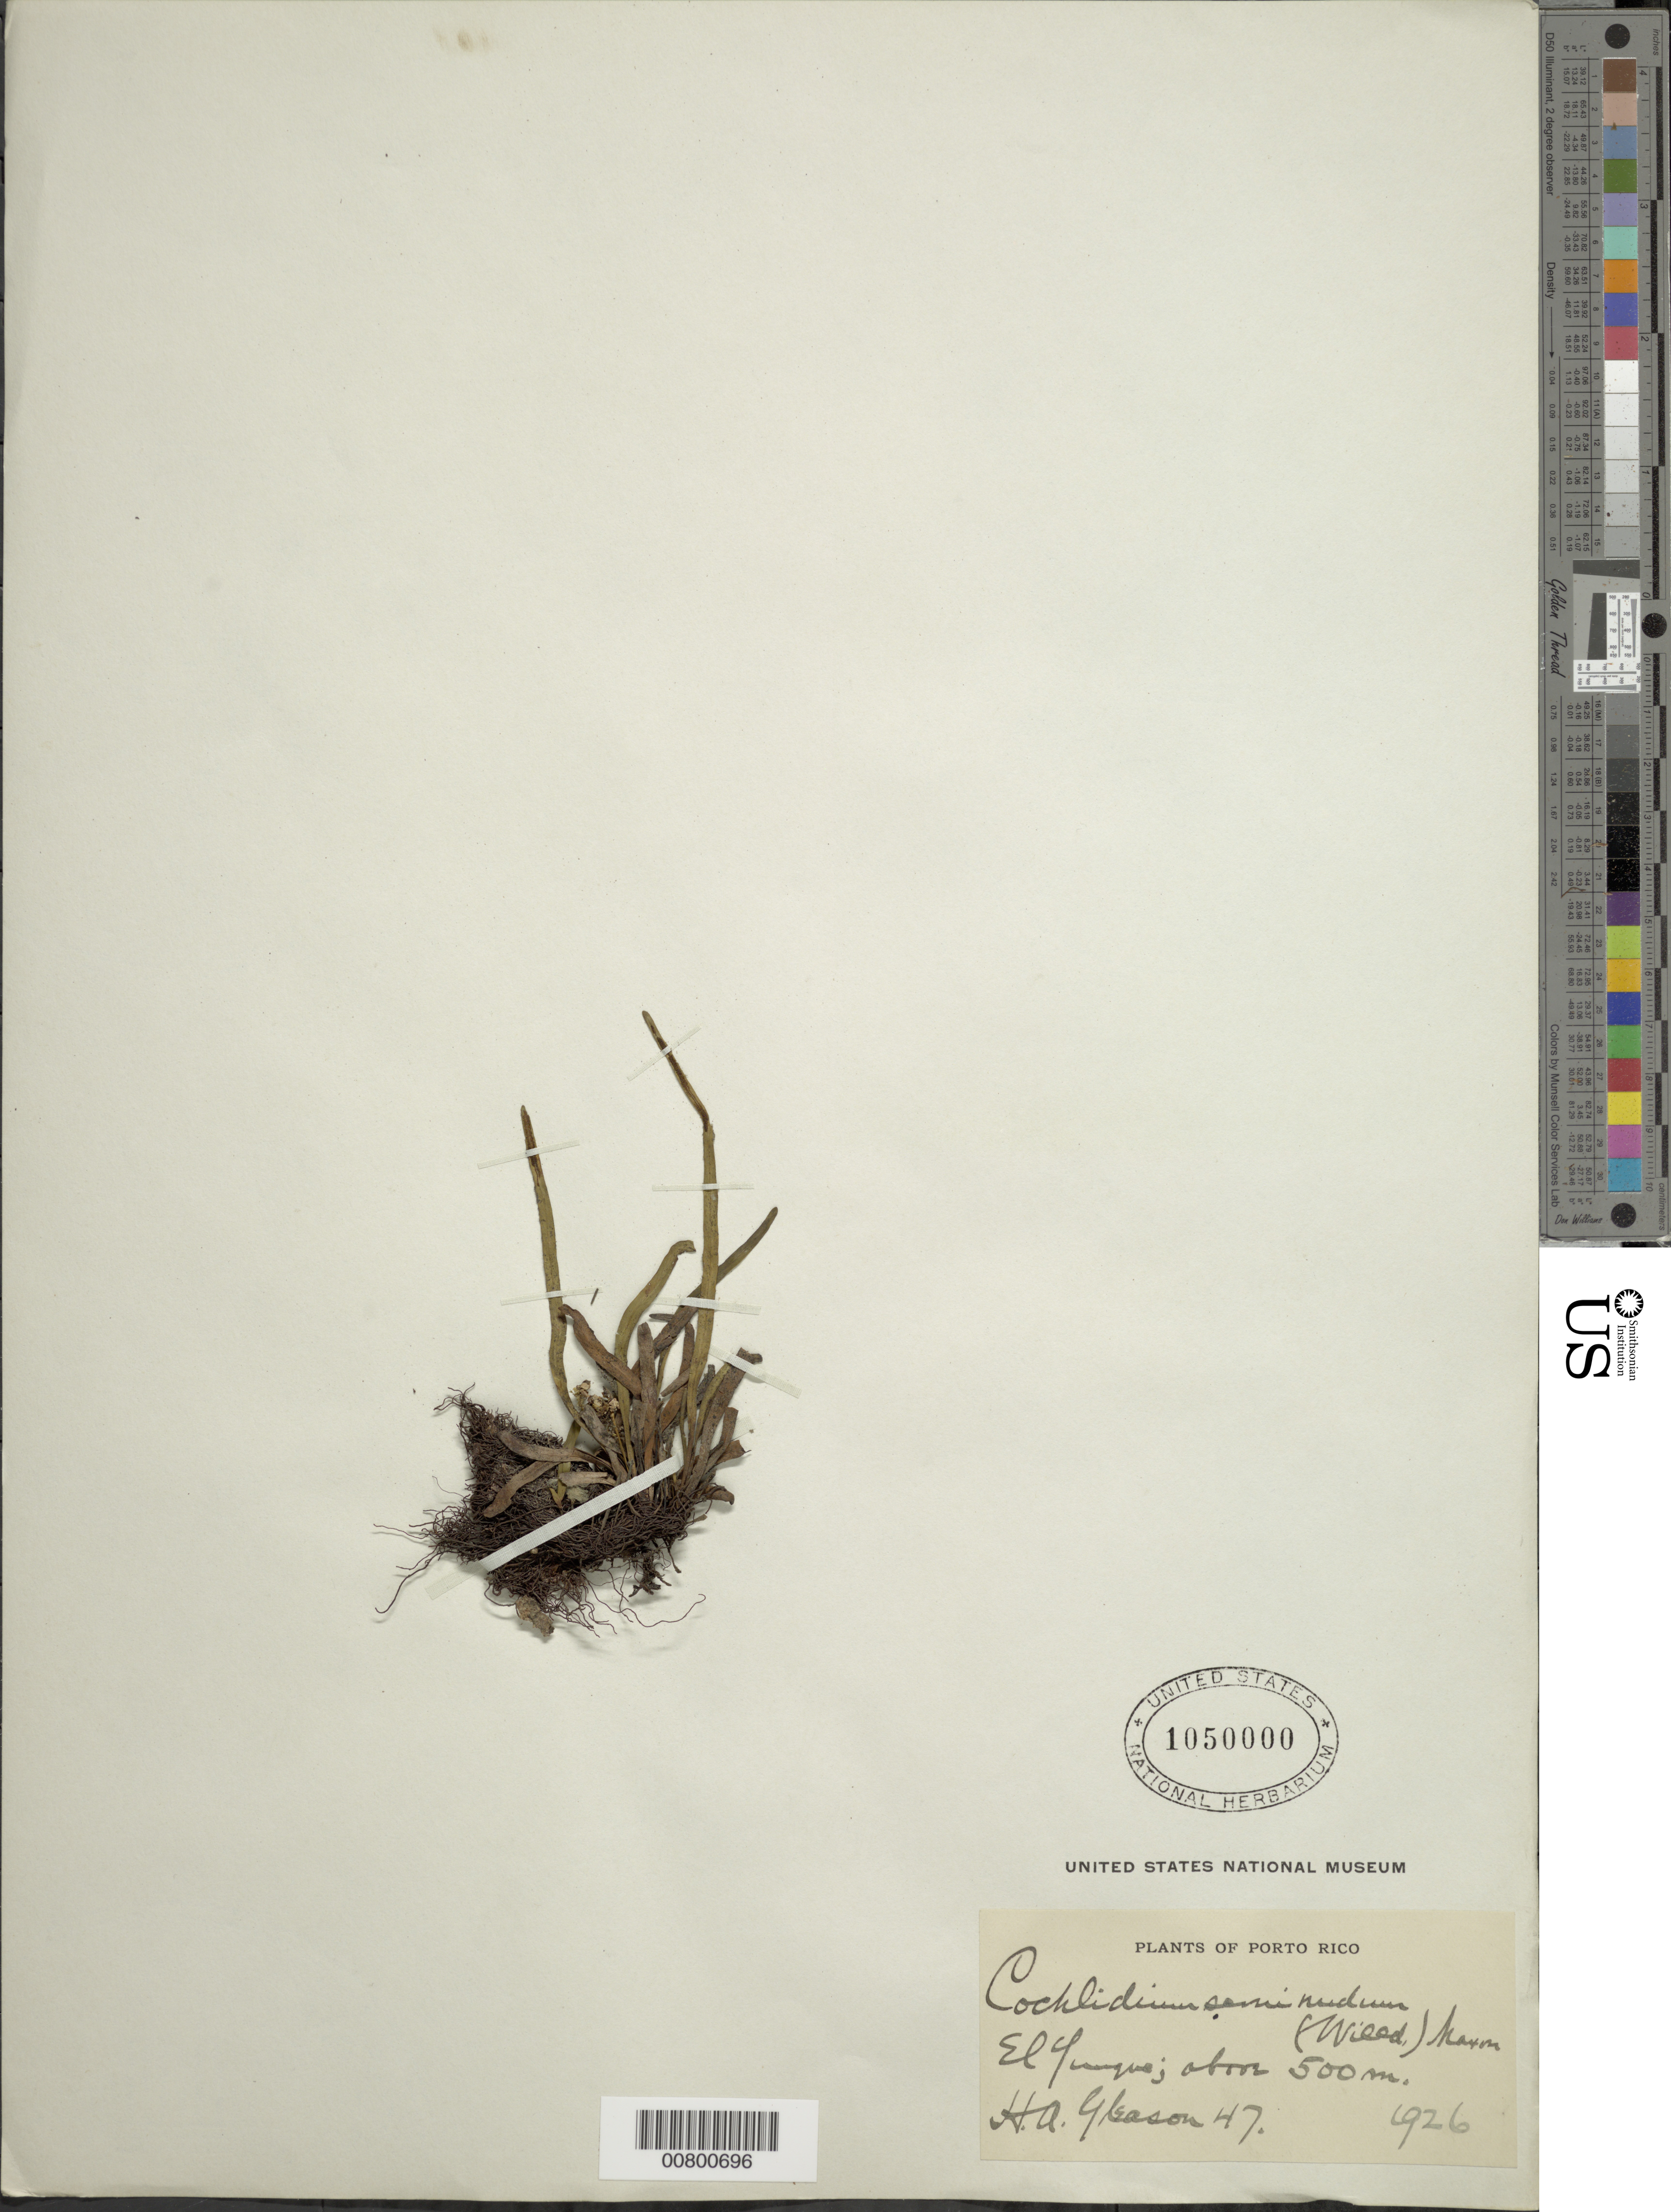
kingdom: Plantae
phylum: Tracheophyta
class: Polypodiopsida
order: Polypodiales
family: Polypodiaceae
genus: Cochlidium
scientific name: Cochlidium seminudum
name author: (Willd.) Maxon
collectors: H. A. Gleason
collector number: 47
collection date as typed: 1926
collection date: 1926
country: Puerto Rico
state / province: Luquillo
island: Puerto Rico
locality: El Yunque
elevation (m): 500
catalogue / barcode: US 1050000